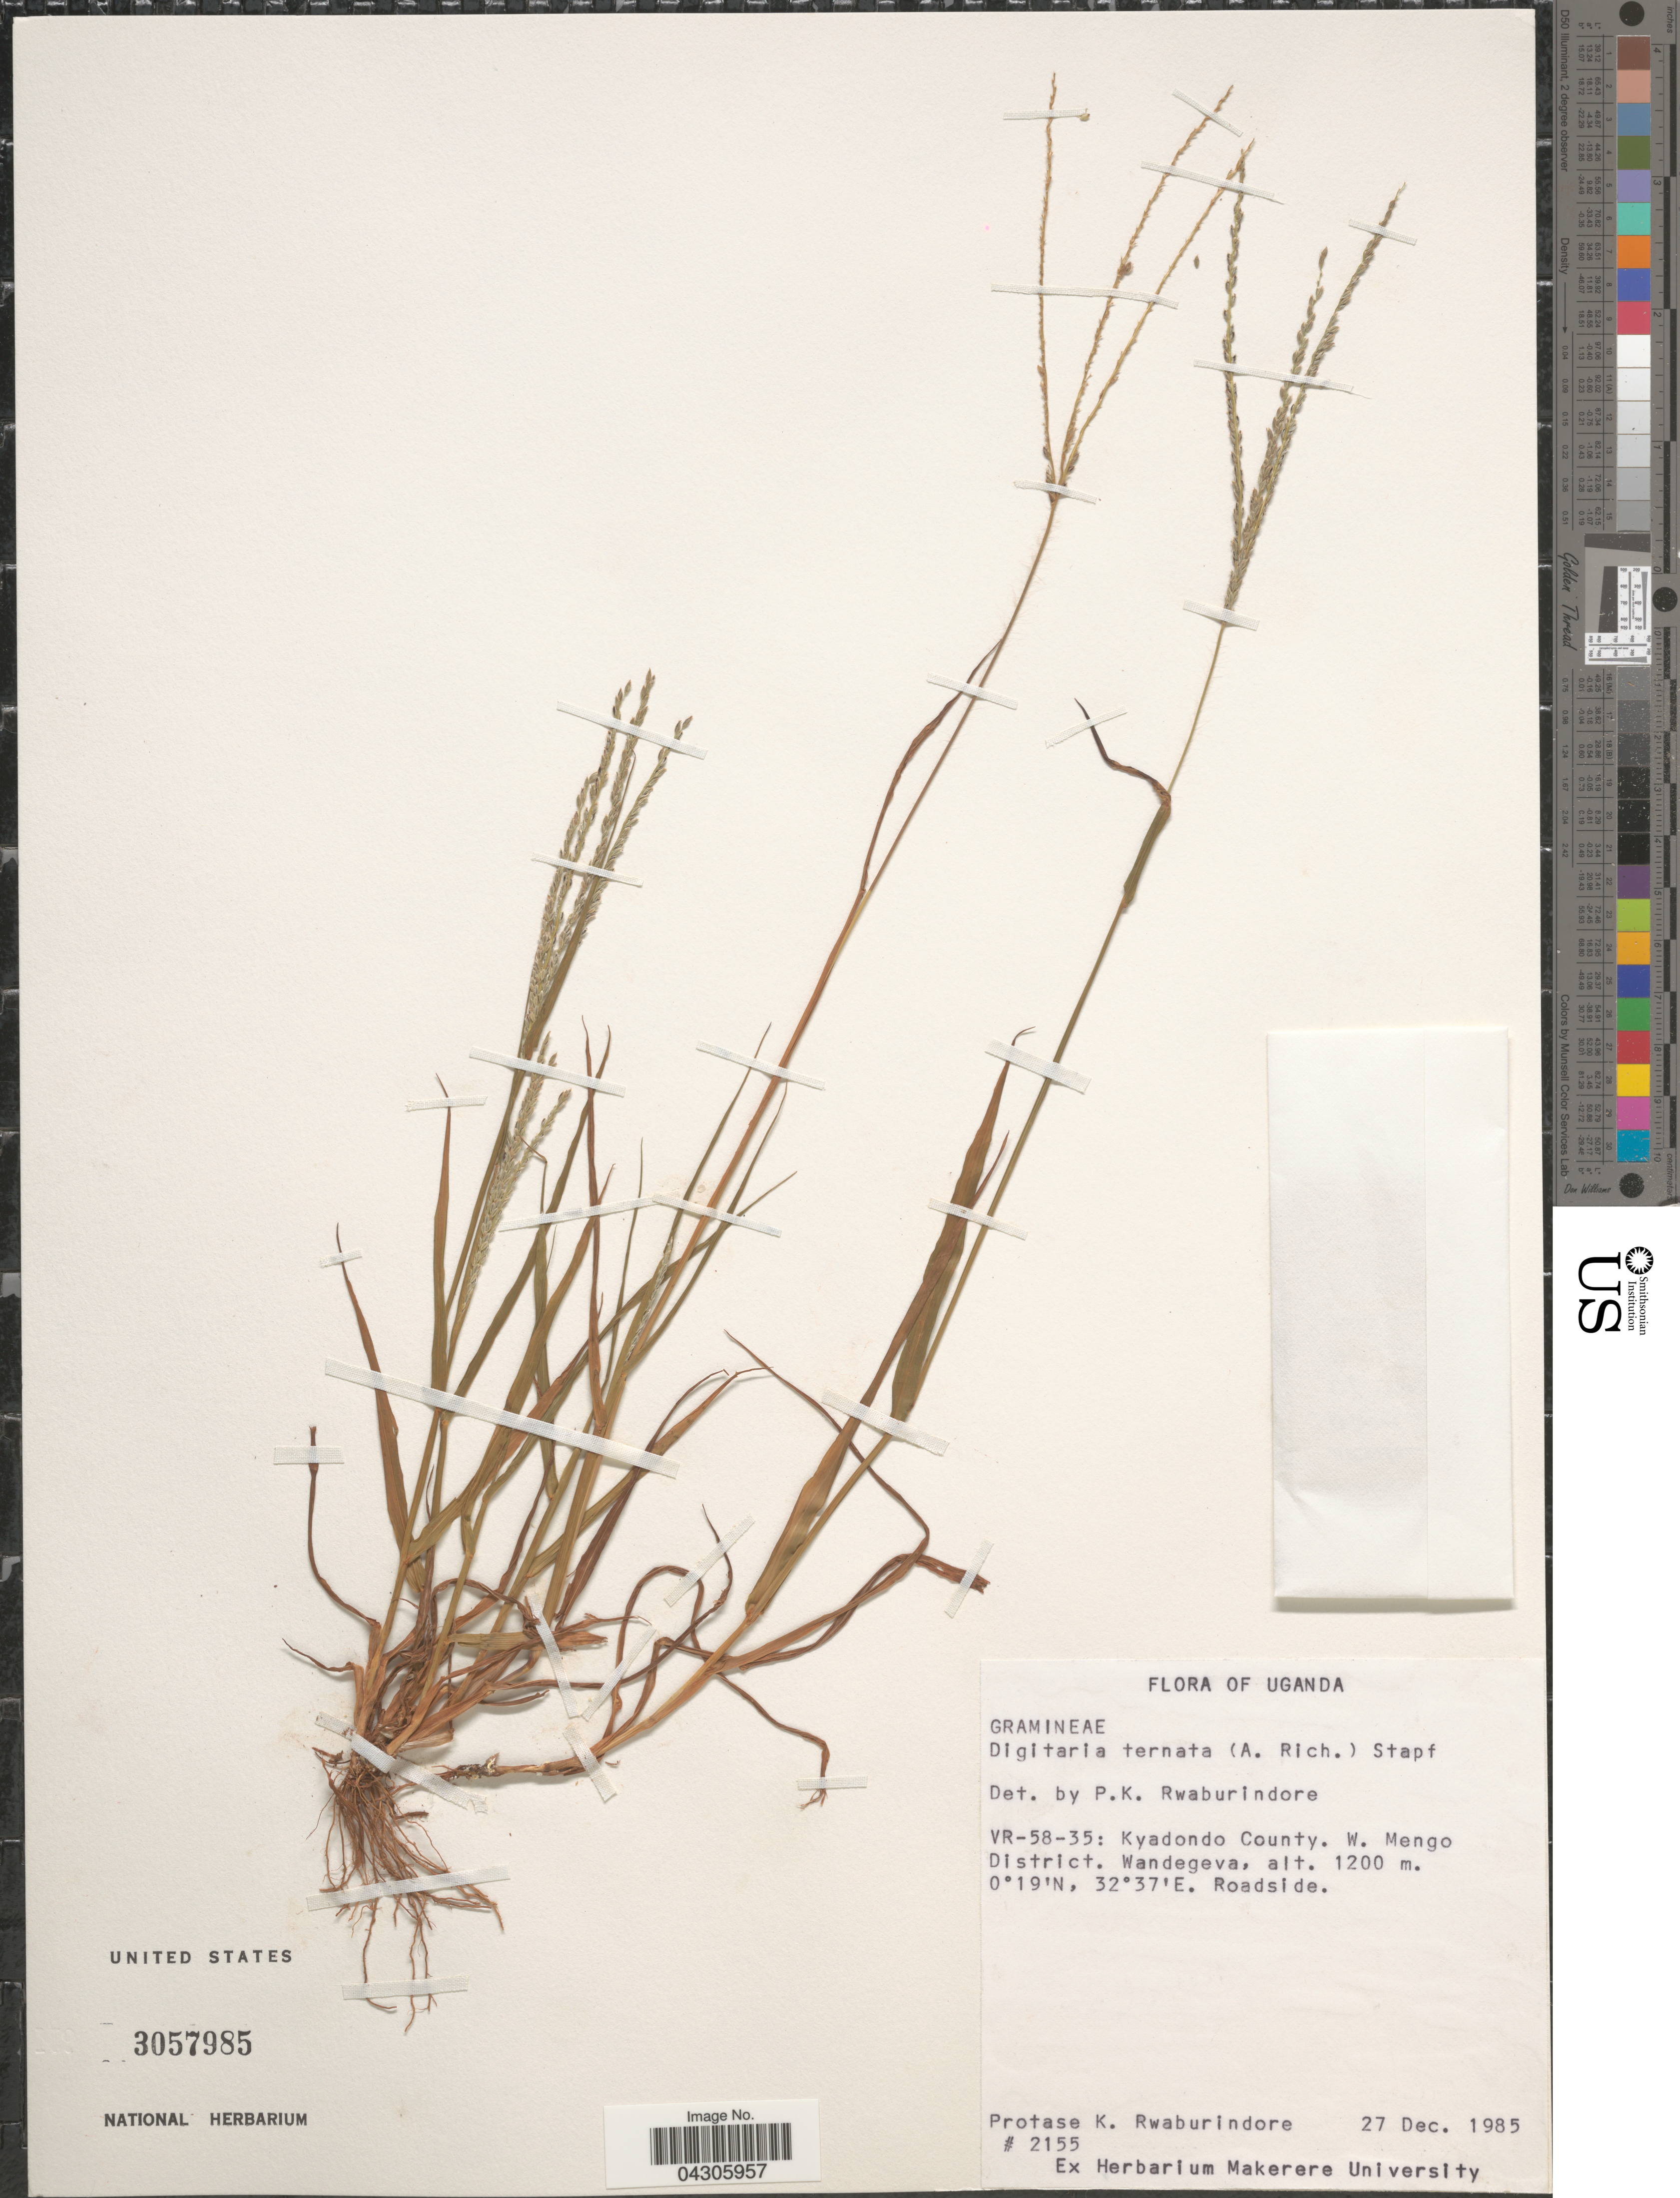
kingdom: Plantae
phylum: Tracheophyta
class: Liliopsida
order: Poales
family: Poaceae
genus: Digitaria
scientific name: Digitaria ternata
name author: (Hochr. ex A. Rich.) Stapf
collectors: P. Rwaburindore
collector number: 2155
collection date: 1985-12-27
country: Uganda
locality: VR-58-35: Kyadondo County. W. Mengo District. Wandegeva.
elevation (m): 1200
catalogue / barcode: US 3057985